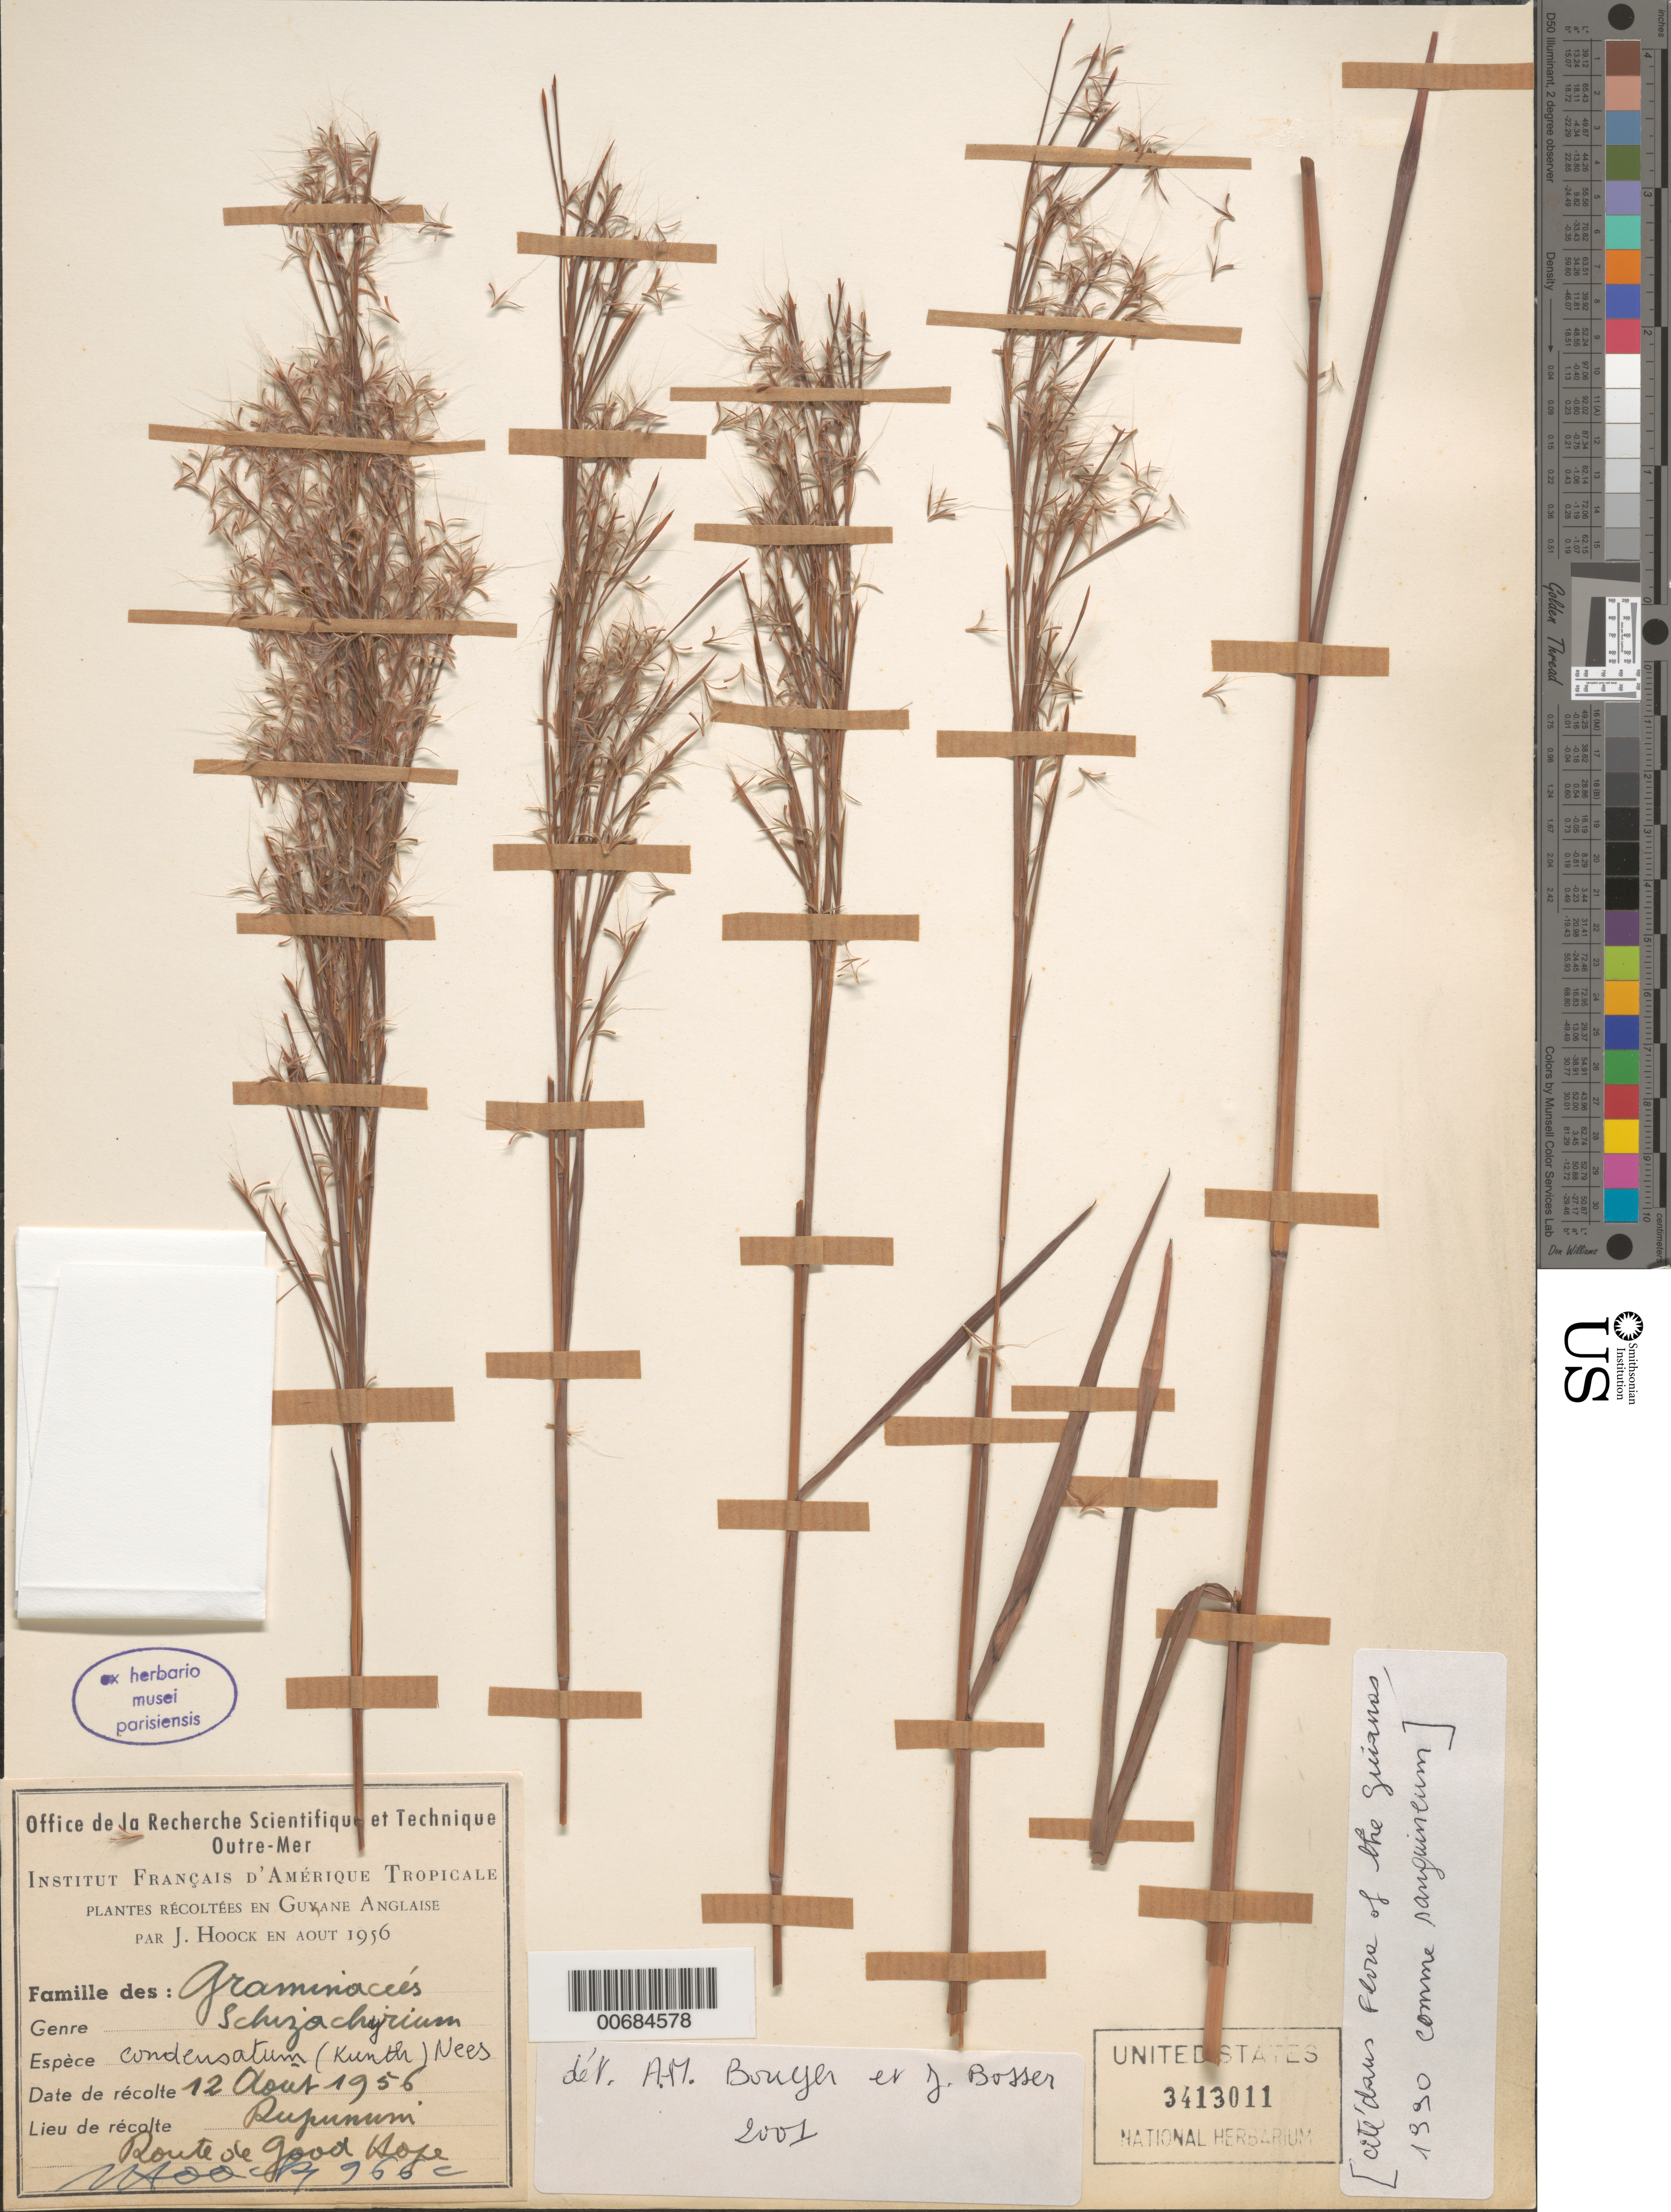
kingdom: Plantae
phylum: Tracheophyta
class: Liliopsida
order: Poales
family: Poaceae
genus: Schizachyrium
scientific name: Schizachyrium sanguineum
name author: (Retz.) Alston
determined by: Judziewicz, E. J.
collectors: J. Hoock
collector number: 966 c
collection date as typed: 12-Aug-56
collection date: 1956-08-12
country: Guyana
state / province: U. Takutu-U. Essequibo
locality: Rupununi, Route de Good Hope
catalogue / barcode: US 3413011